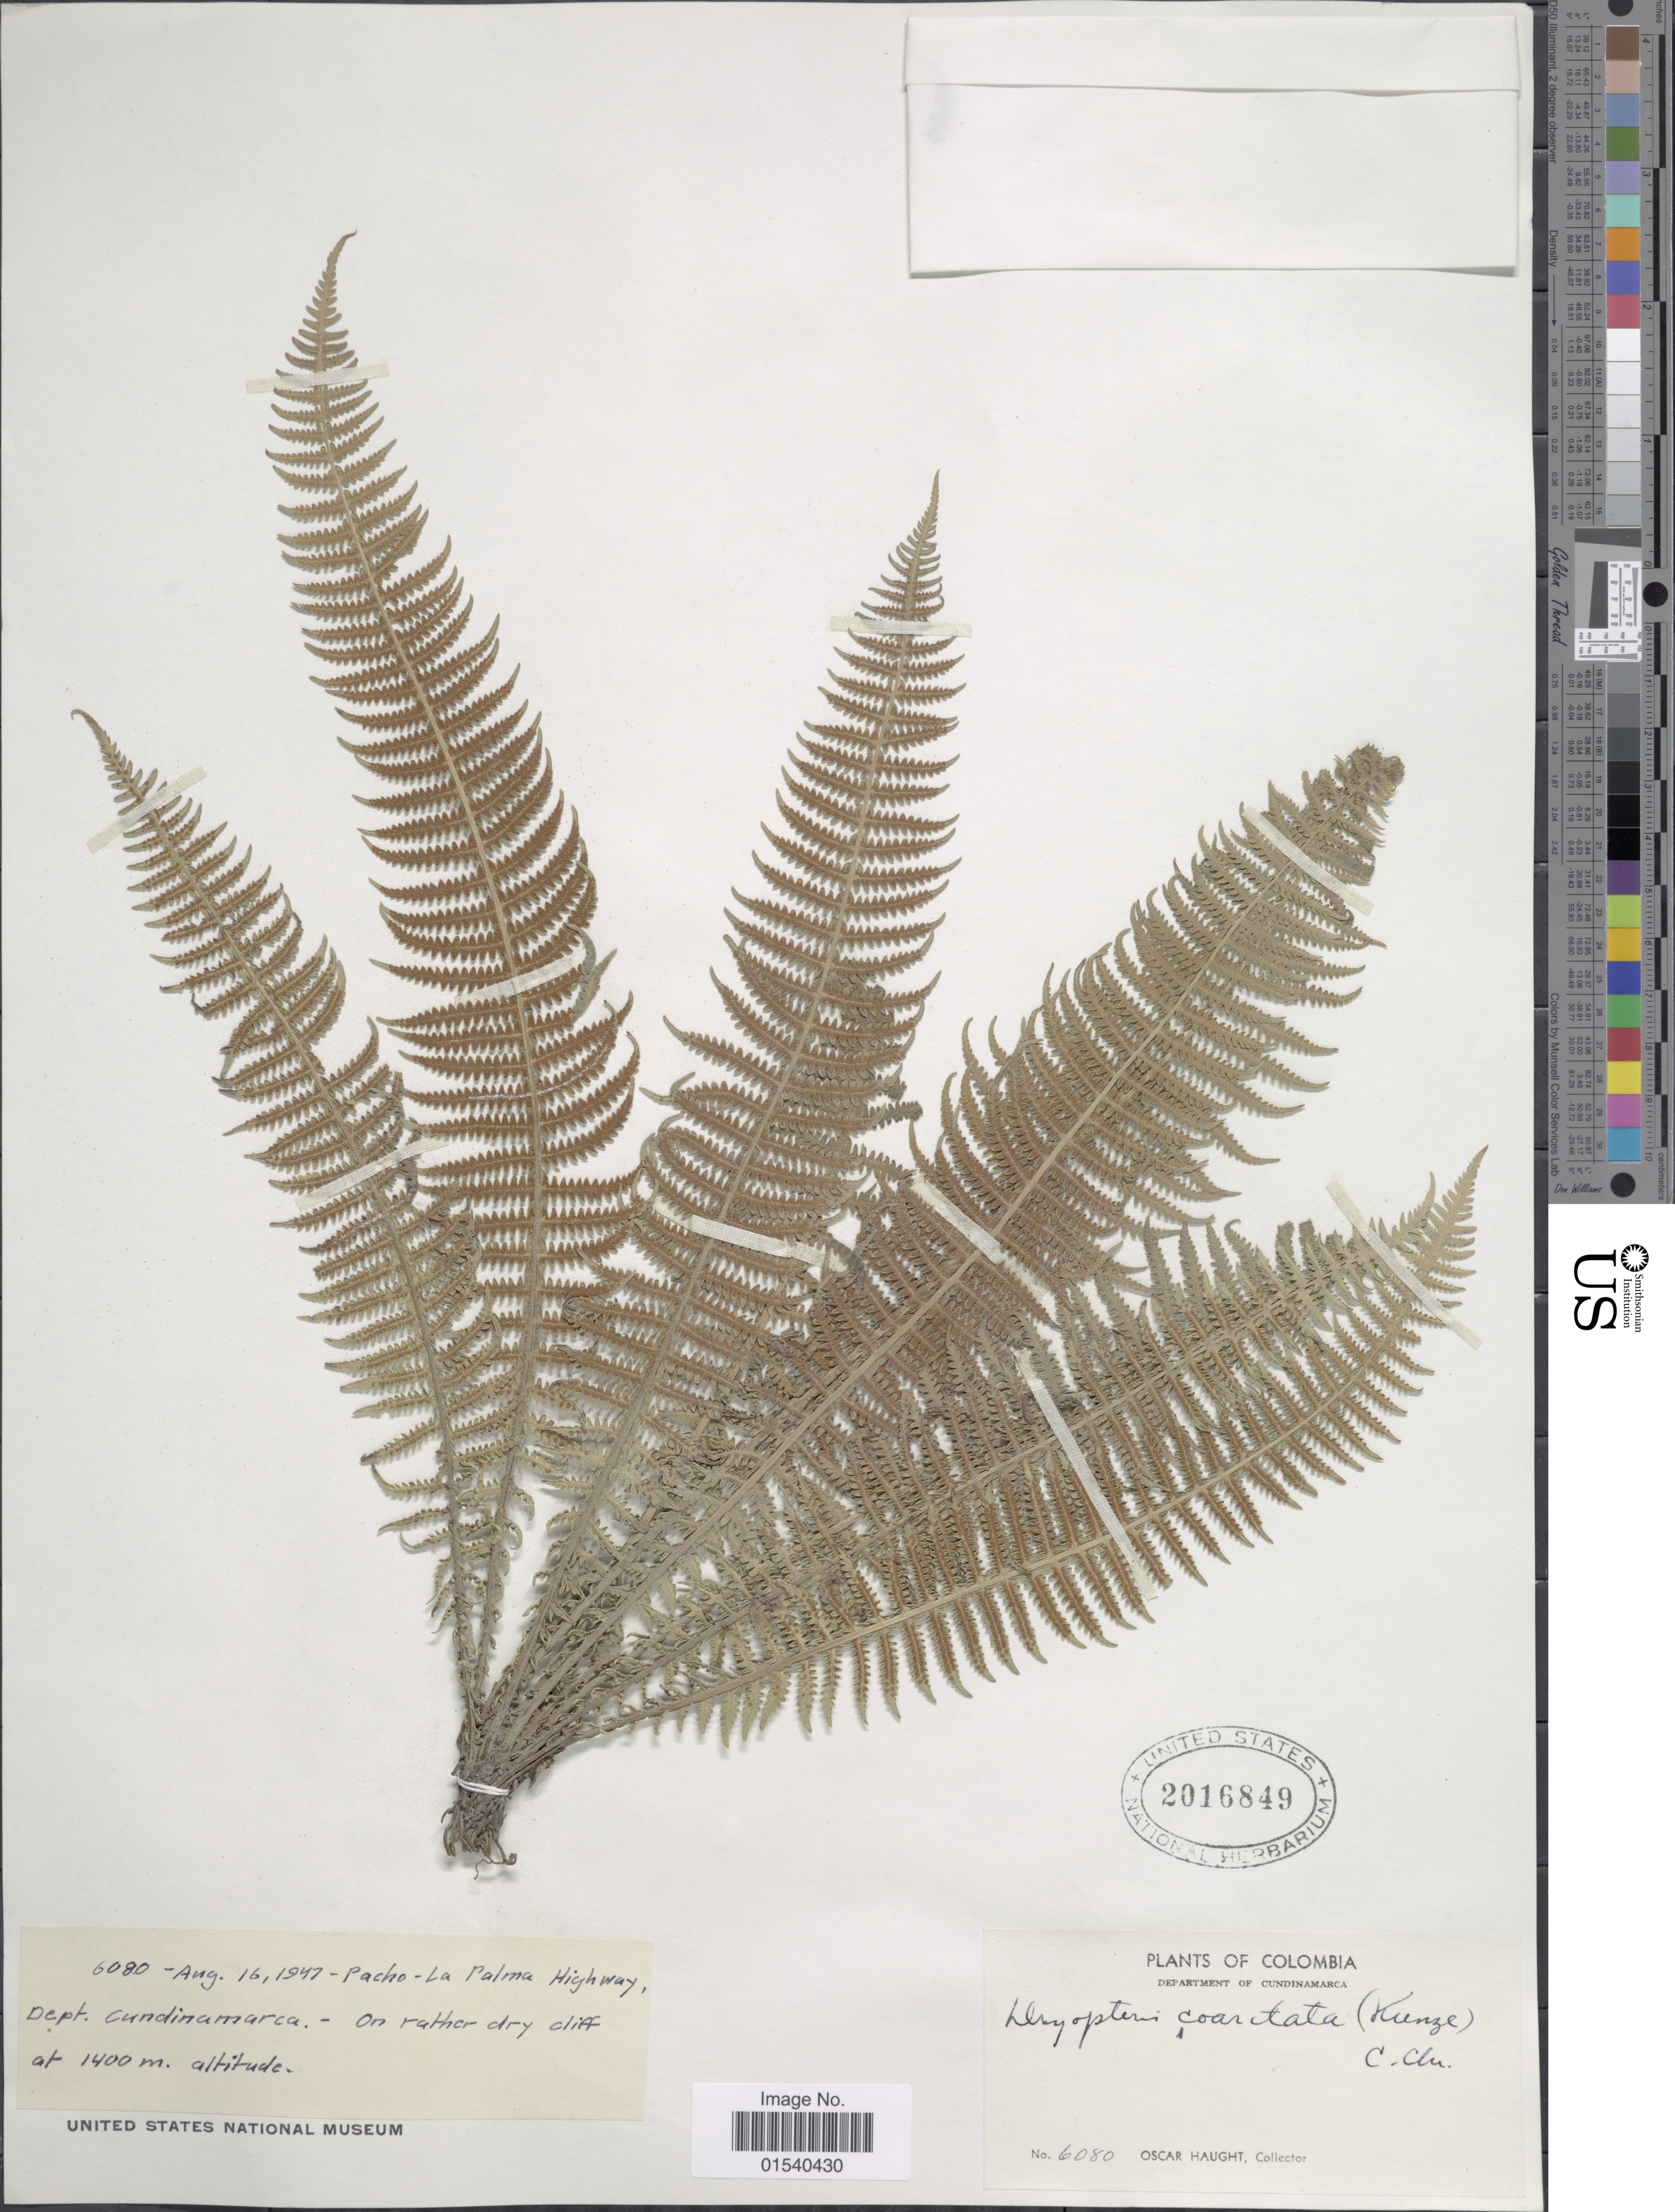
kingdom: Plantae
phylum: Tracheophyta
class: Polypodiopsida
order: Polypodiales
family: Thelypteridaceae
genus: Amauropelta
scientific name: Amauropelta opposita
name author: (Vahl) Pic. Serm.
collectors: O. L. Haught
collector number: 6080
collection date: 1947-08-16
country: Colombia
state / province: Cundinamarca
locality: Pacho - La Palma Highway Dept. Cundinamarca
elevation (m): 1400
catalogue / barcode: US 2016849